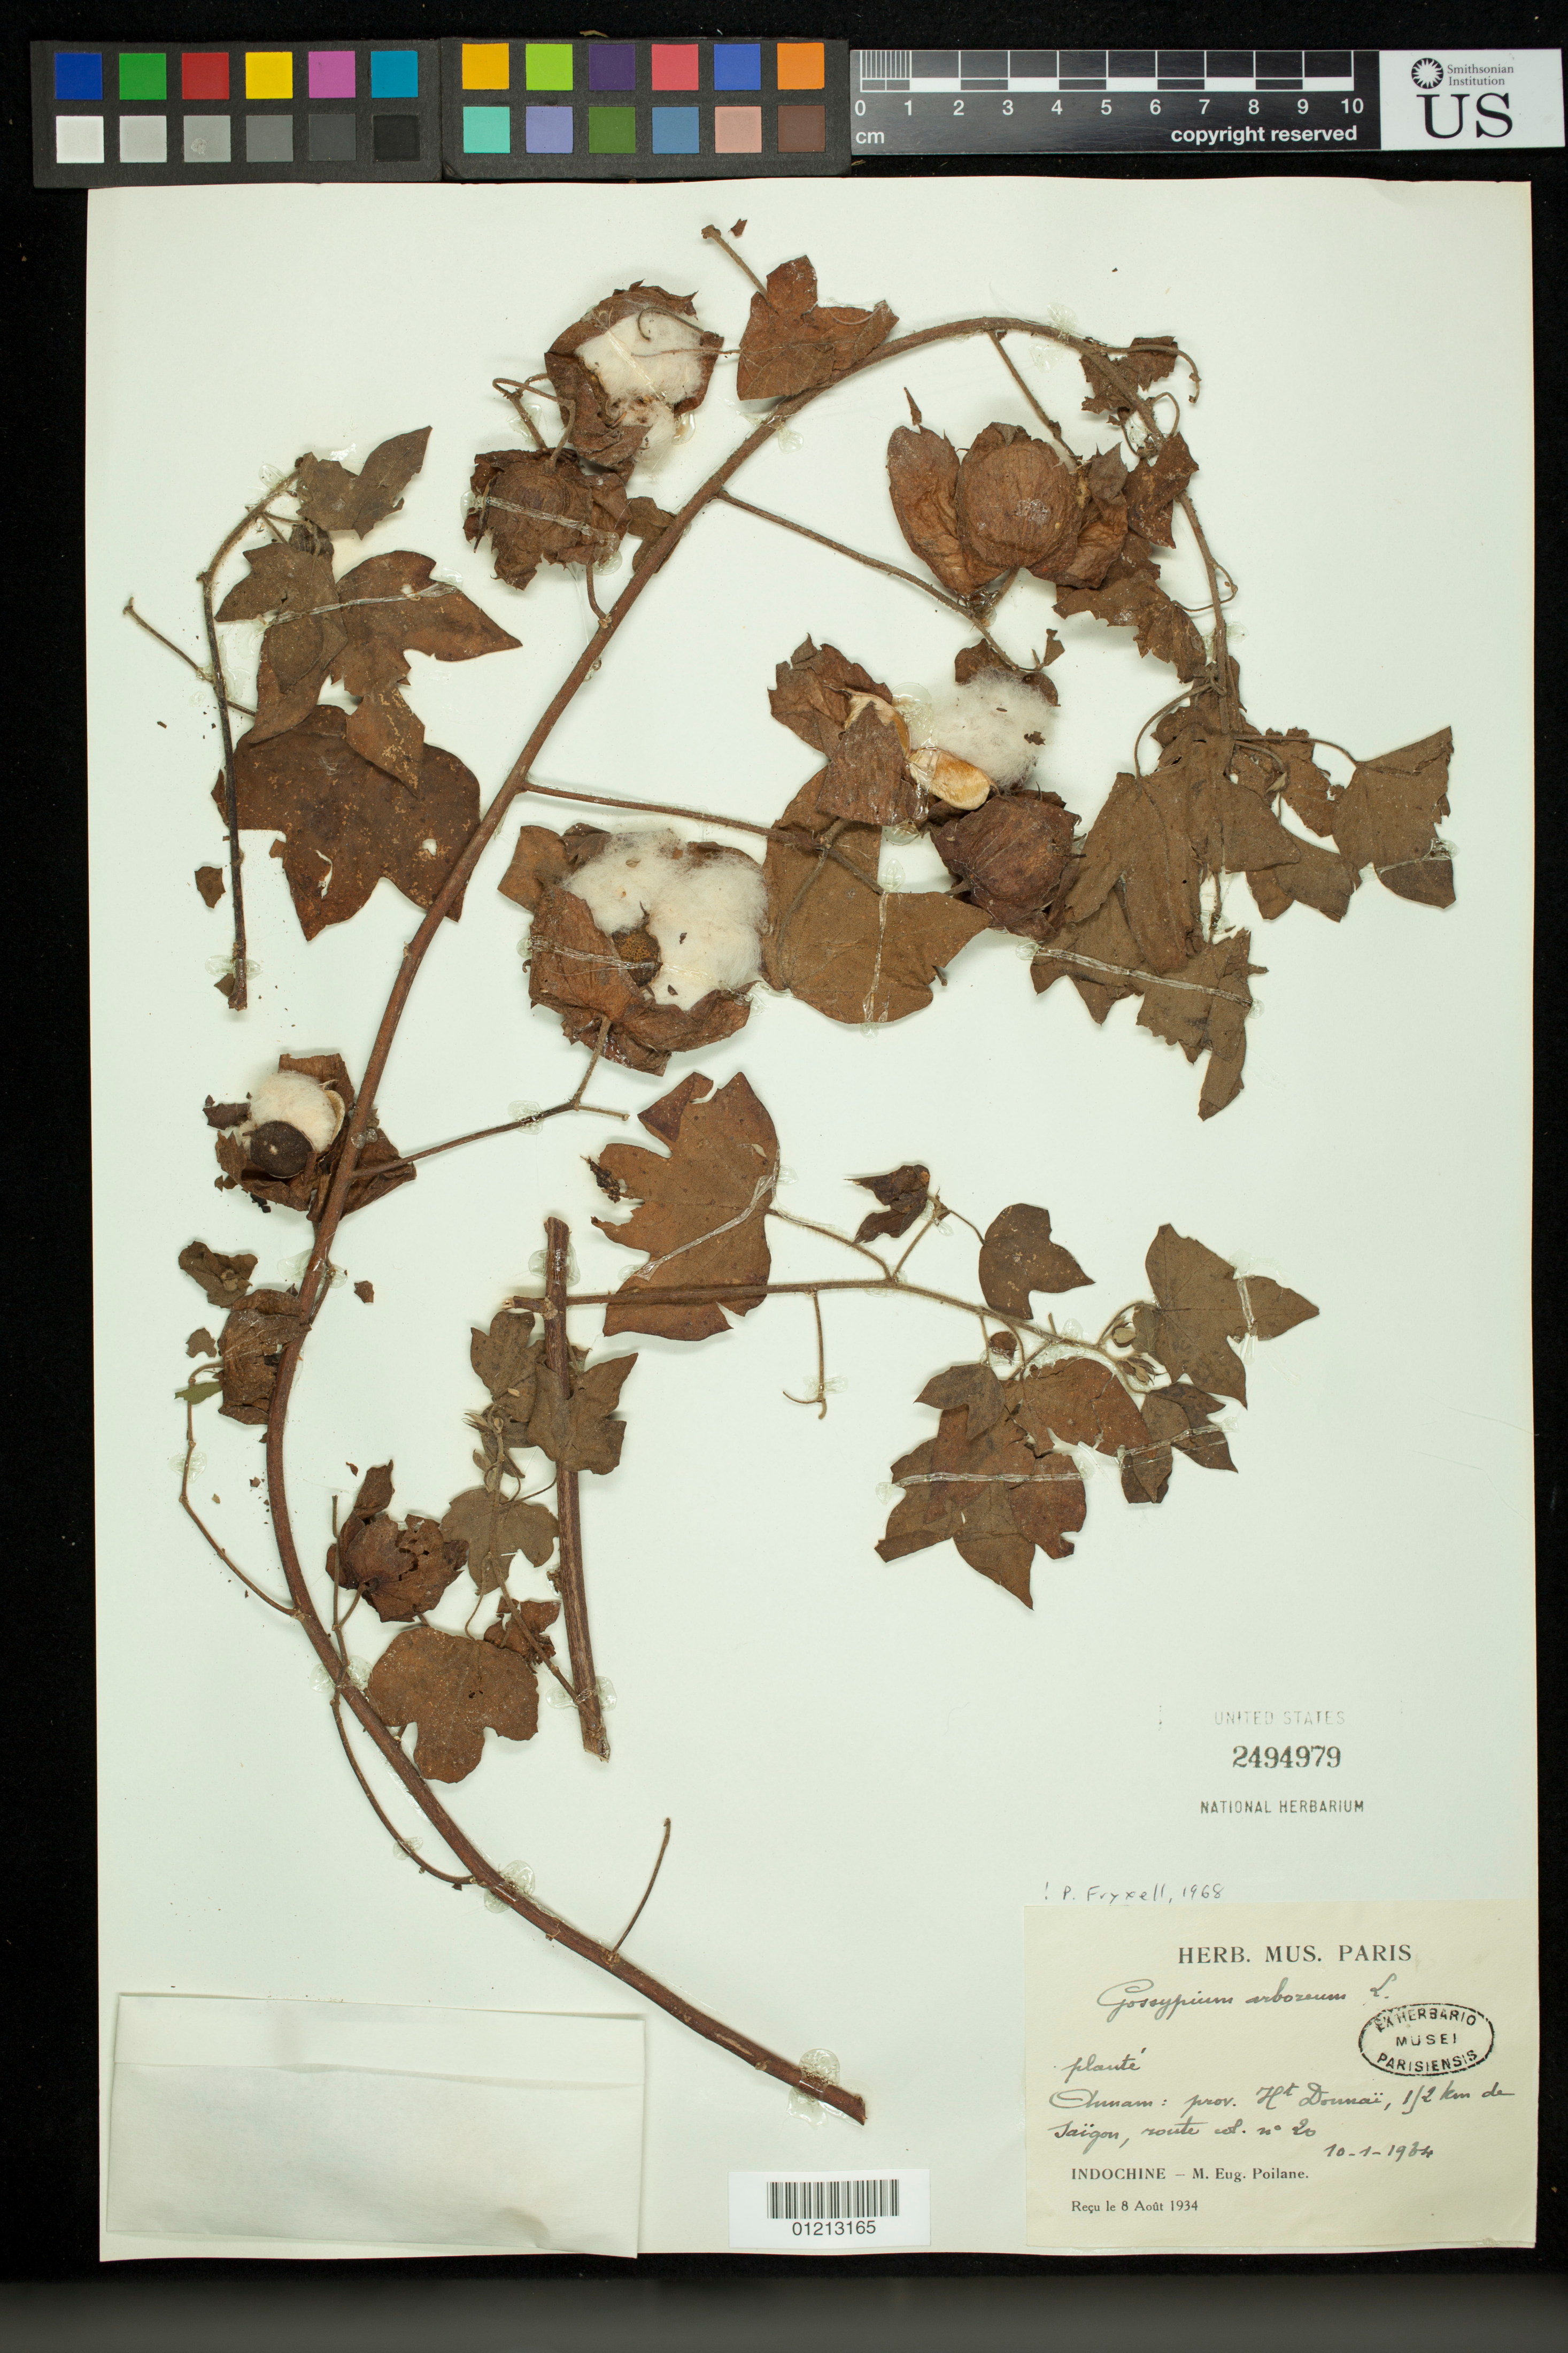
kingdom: Plantae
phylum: Tracheophyta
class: Magnoliopsida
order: Malvales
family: Malvaceae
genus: Gossypium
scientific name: Gossypium arboreum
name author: L.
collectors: M. Poilane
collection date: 1934-01-10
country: Vietnam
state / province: Ho Chi Minh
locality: Annam: prov. Ht. Dounai, 1/2 km de Saigon, route col. No 20. Indochine. Ho Chi Minh City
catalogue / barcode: US 2494979